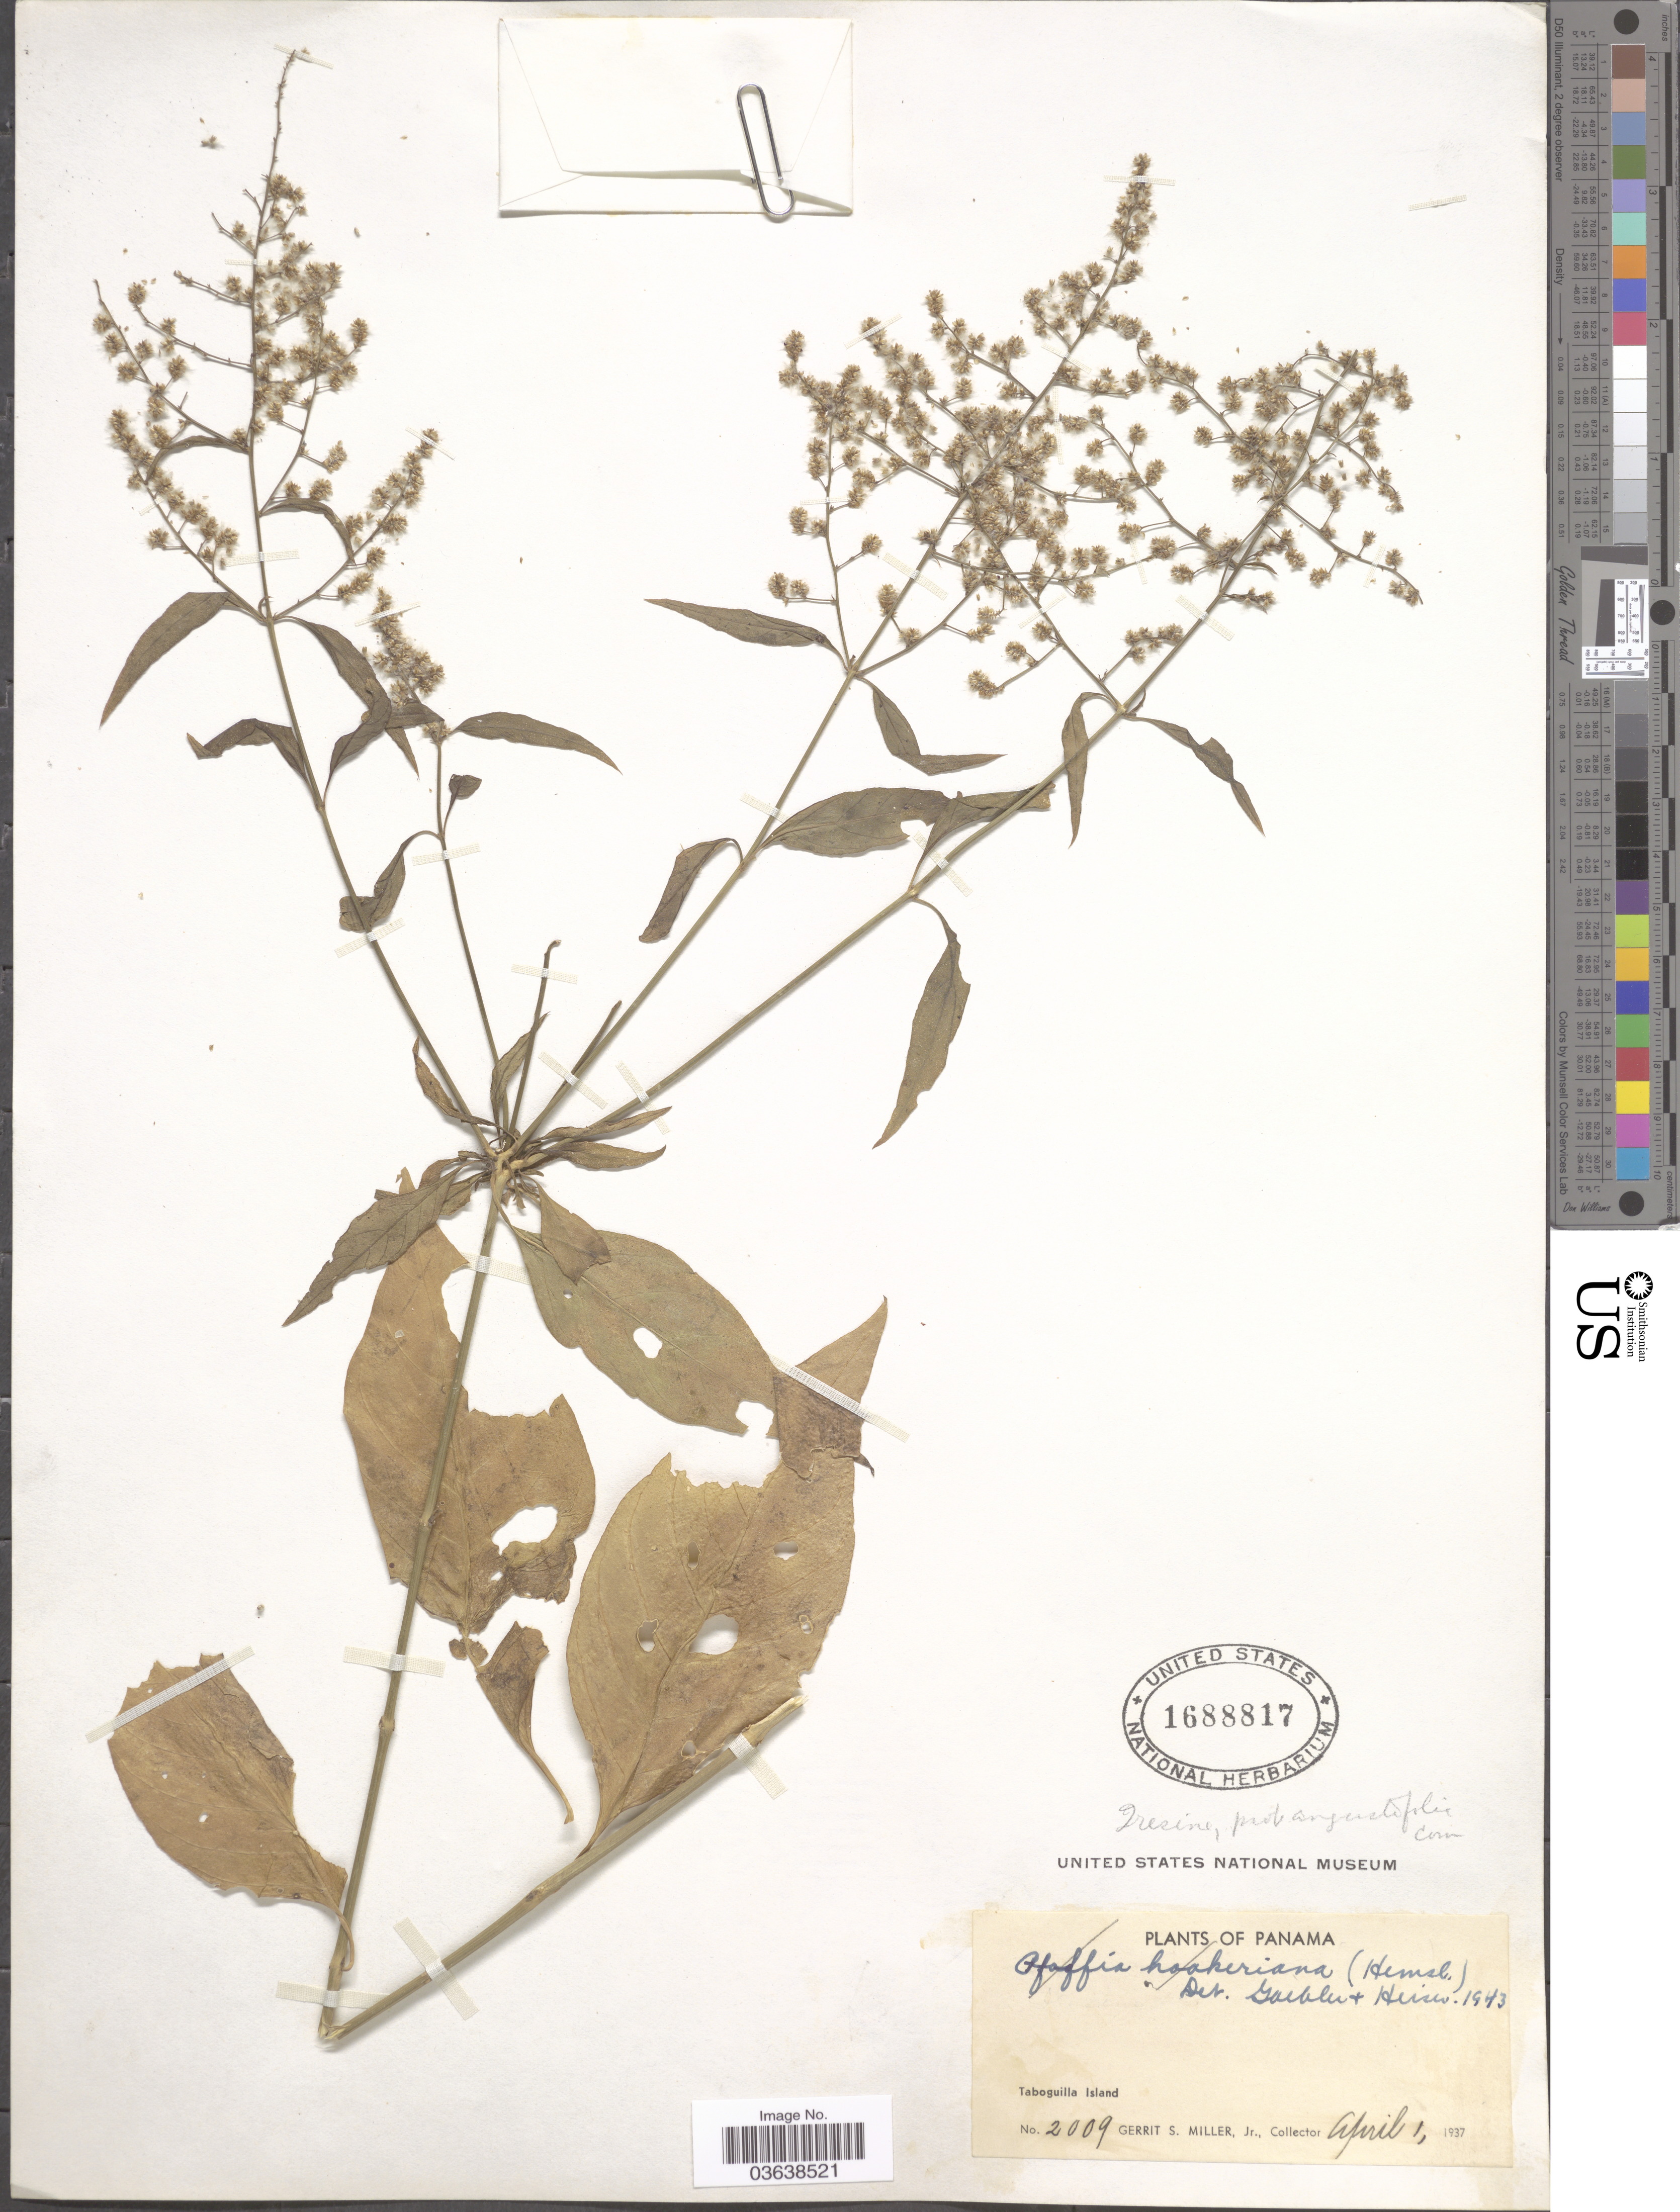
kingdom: Plantae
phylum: Tracheophyta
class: Magnoliopsida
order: Caryophyllales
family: Amaranthaceae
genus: Iresine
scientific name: Iresine angustifolia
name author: Euphrasén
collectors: G. S. Miller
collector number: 2009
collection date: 1937-04-01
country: Panama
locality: Taboguilla Island.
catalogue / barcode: US 1688817